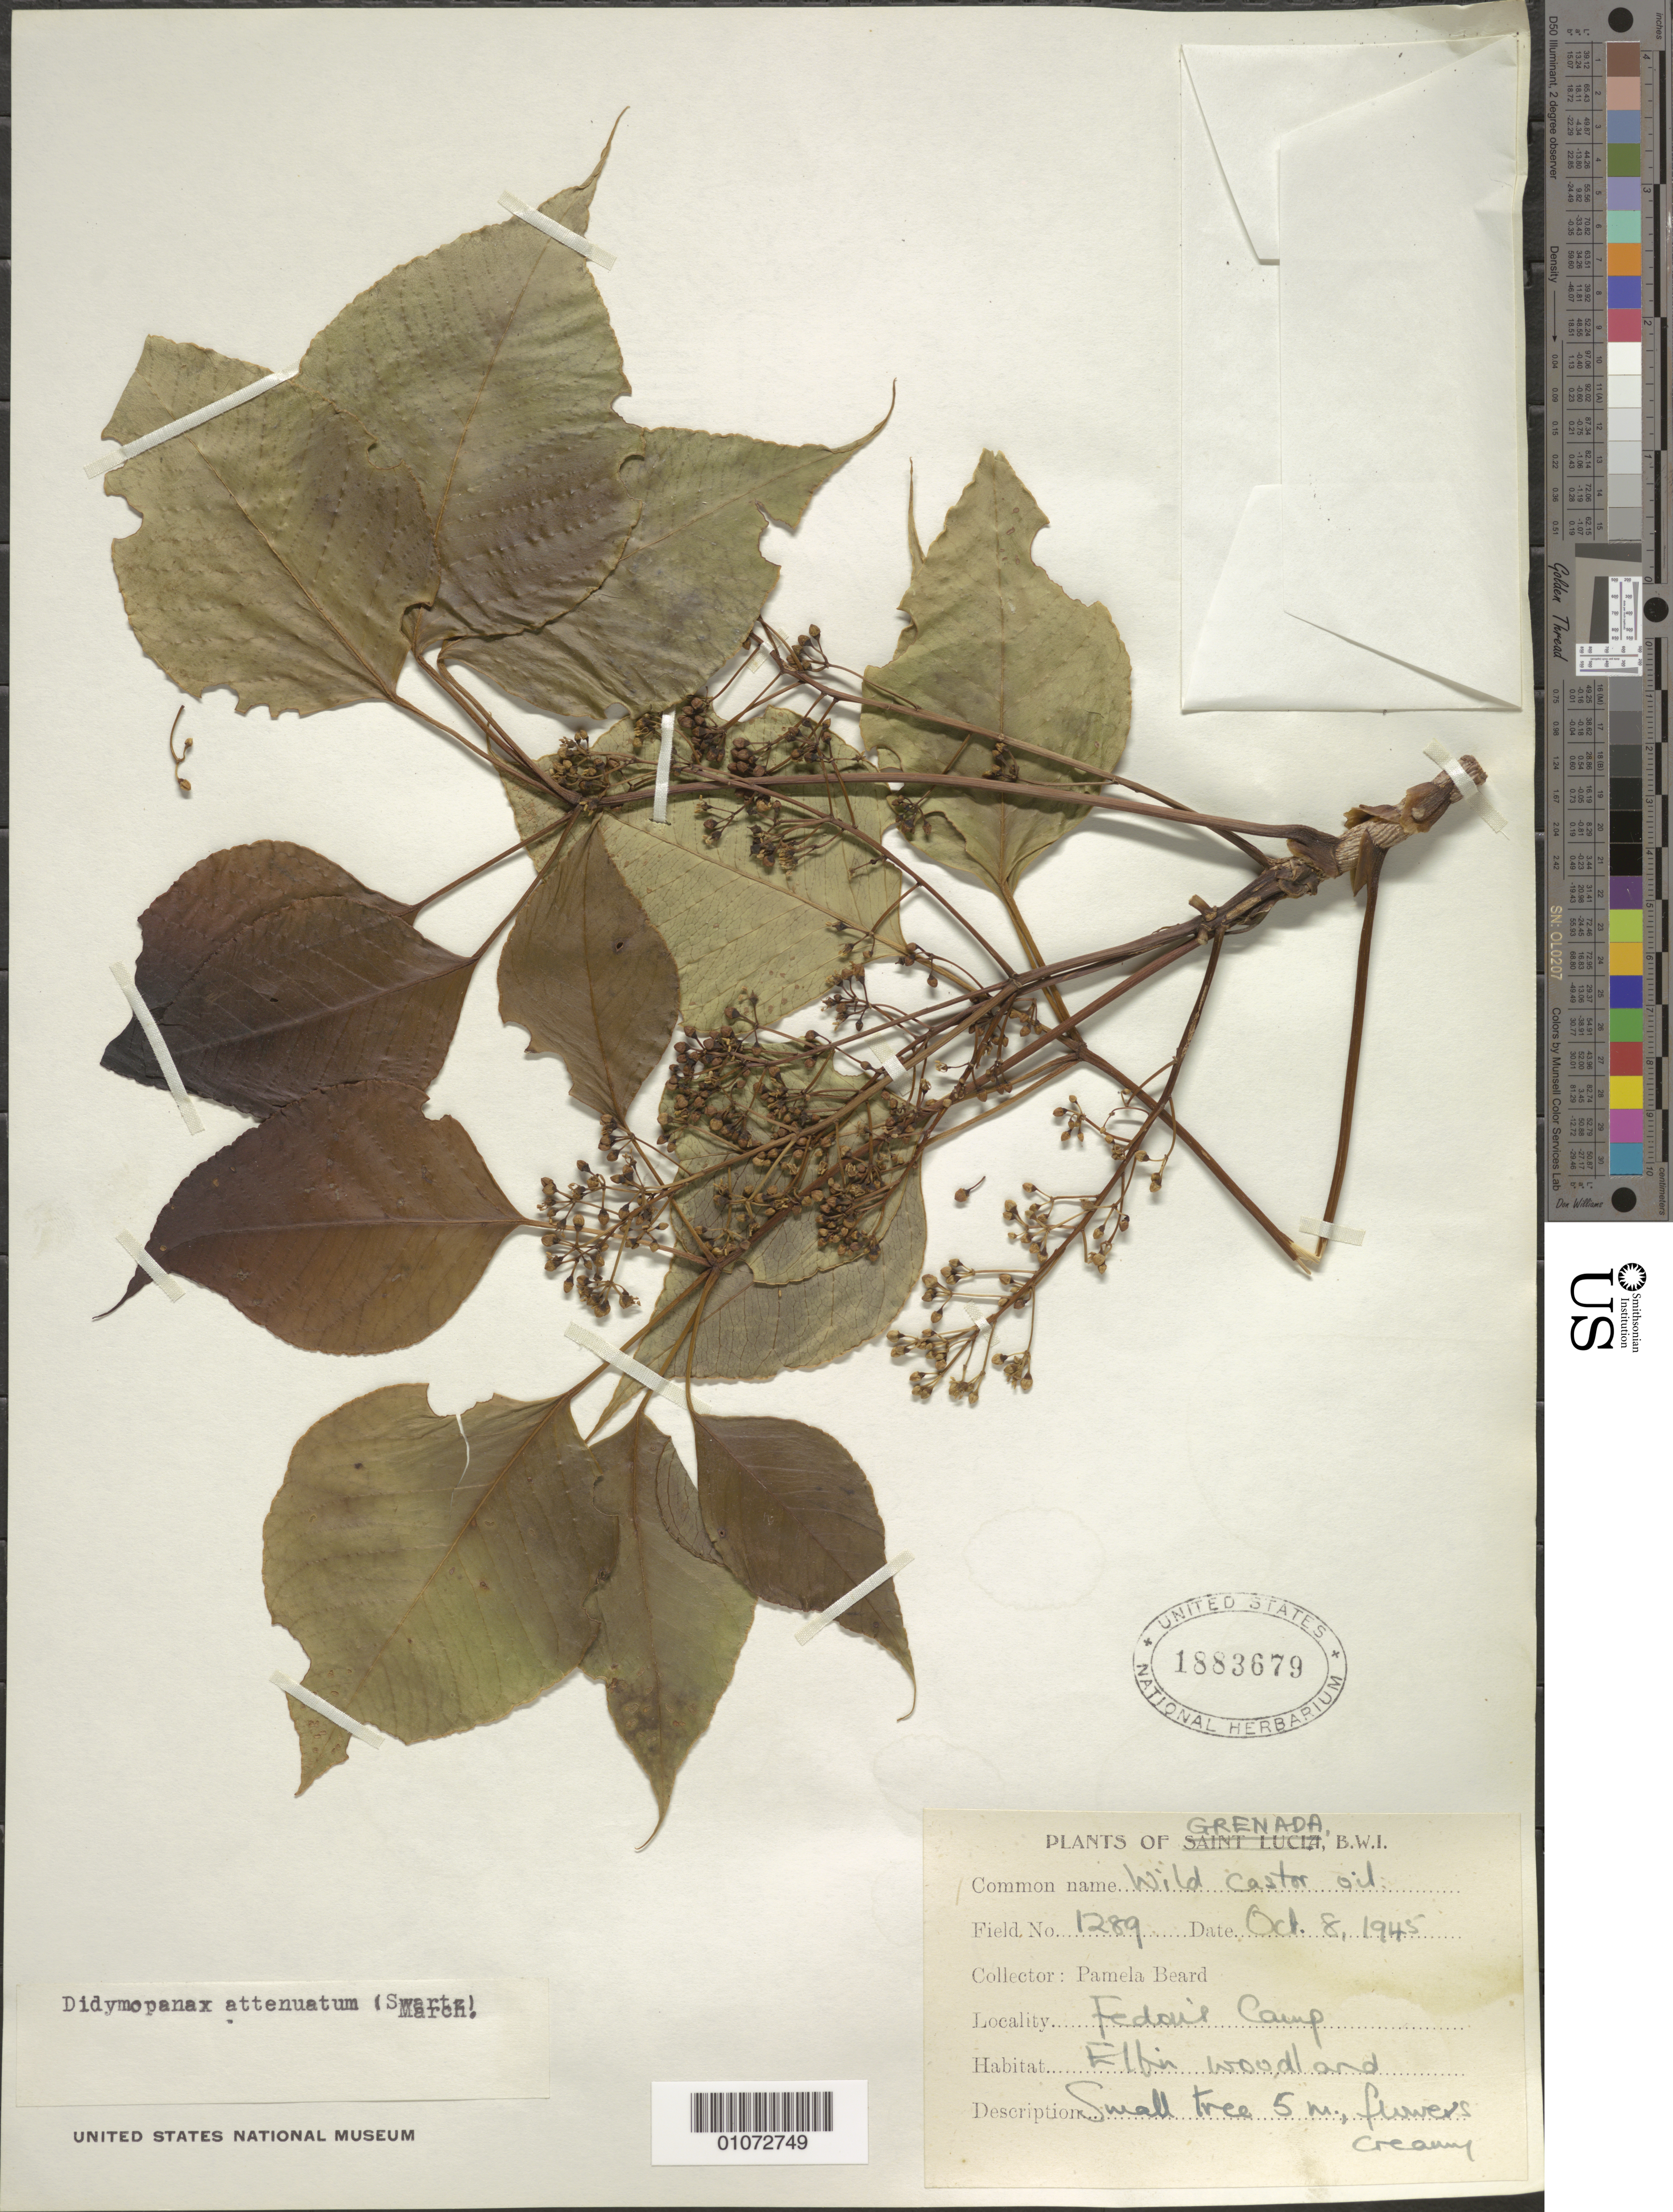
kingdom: Plantae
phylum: Tracheophyta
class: Magnoliopsida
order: Apiales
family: Araliaceae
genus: Schefflera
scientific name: Schefflera attenuata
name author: (Sw.) Frodin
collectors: P. Beard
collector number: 1289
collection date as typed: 08 Oct 1945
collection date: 1945-10-08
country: Grenada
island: Grenada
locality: Fedoni Camp, elfin woodland.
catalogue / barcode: US 1883679